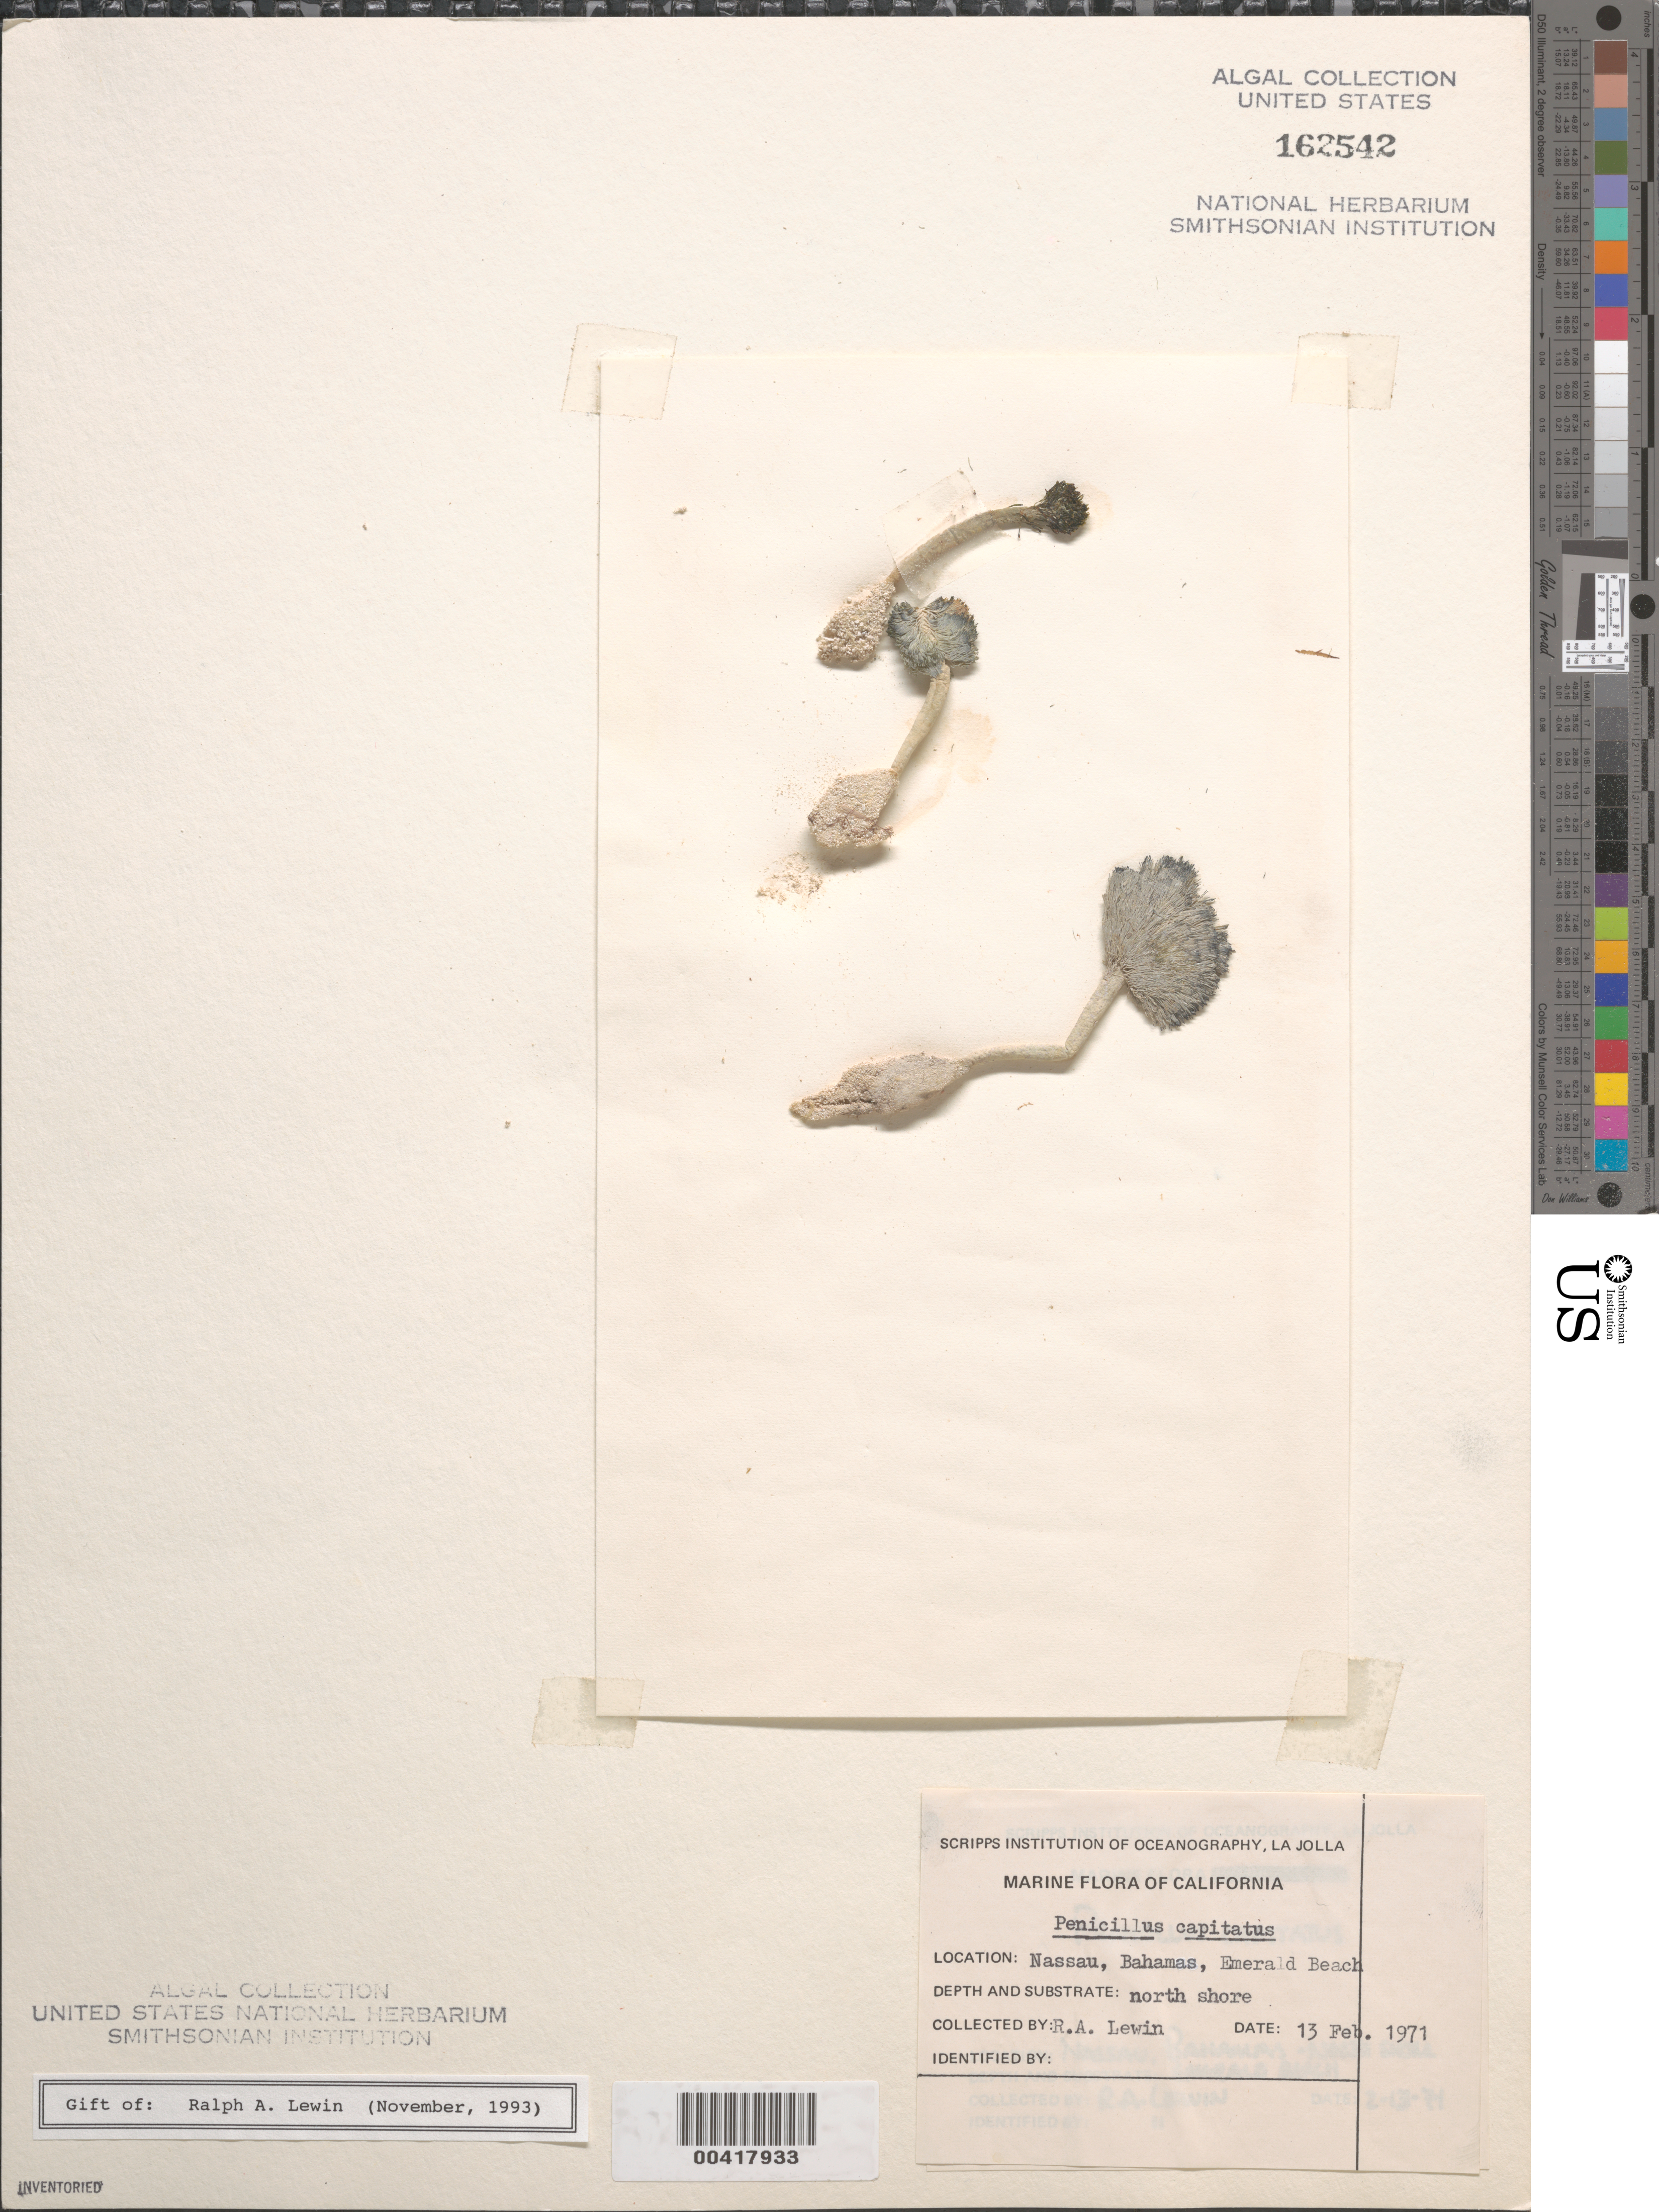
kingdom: Plantae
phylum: Chlorophyta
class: Ulvophyceae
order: Bryopsidales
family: Udoteaceae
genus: Penicillus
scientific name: Penicillus capitatus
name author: Lam.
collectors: R. Lewin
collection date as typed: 13 Feb 1971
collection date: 1971-02-13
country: Bahamas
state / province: New Providence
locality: Nassau, emerald beach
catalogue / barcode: US 162542